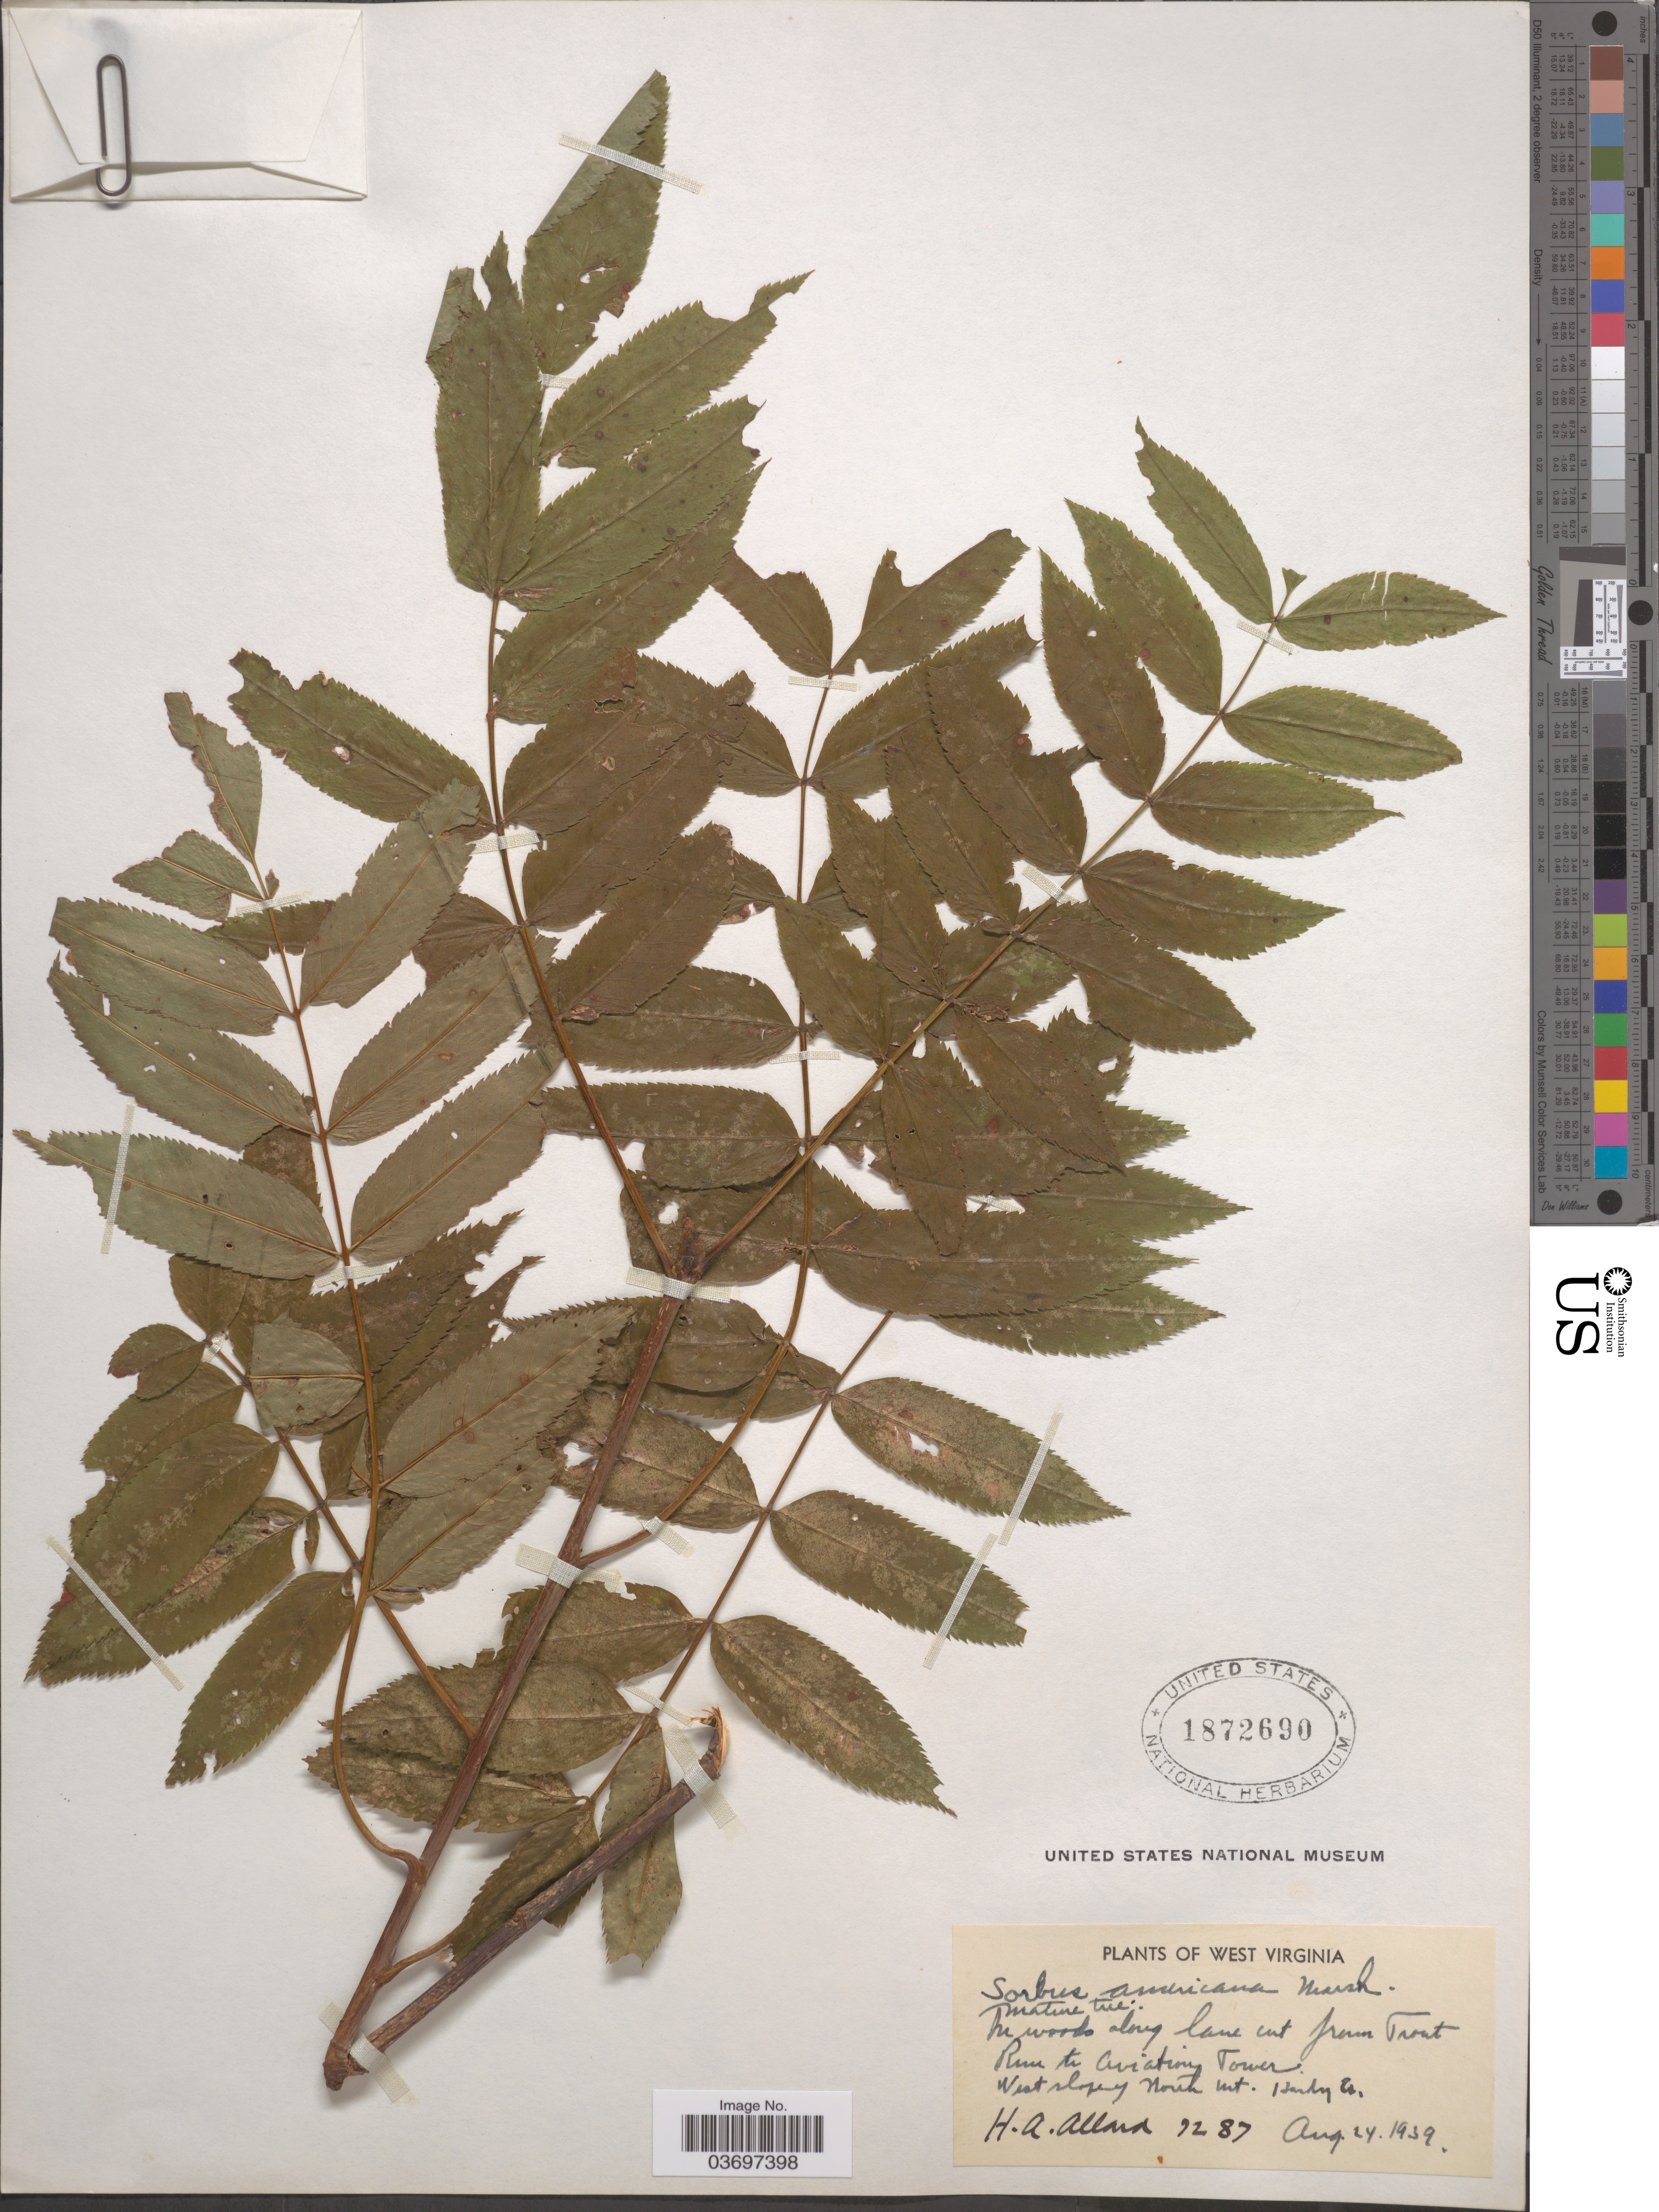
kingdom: Plantae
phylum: Tracheophyta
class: Magnoliopsida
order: Rosales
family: Rosaceae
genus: Sorbus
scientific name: Sorbus americana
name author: Marshall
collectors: H. A. Allard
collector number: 7287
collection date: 1939-08-24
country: United States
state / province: West Virginia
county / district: Hardy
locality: In woods along lane cut from Trout Run to Aviation Tower. West slope of North Mt. Hardy Co.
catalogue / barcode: US 1872690